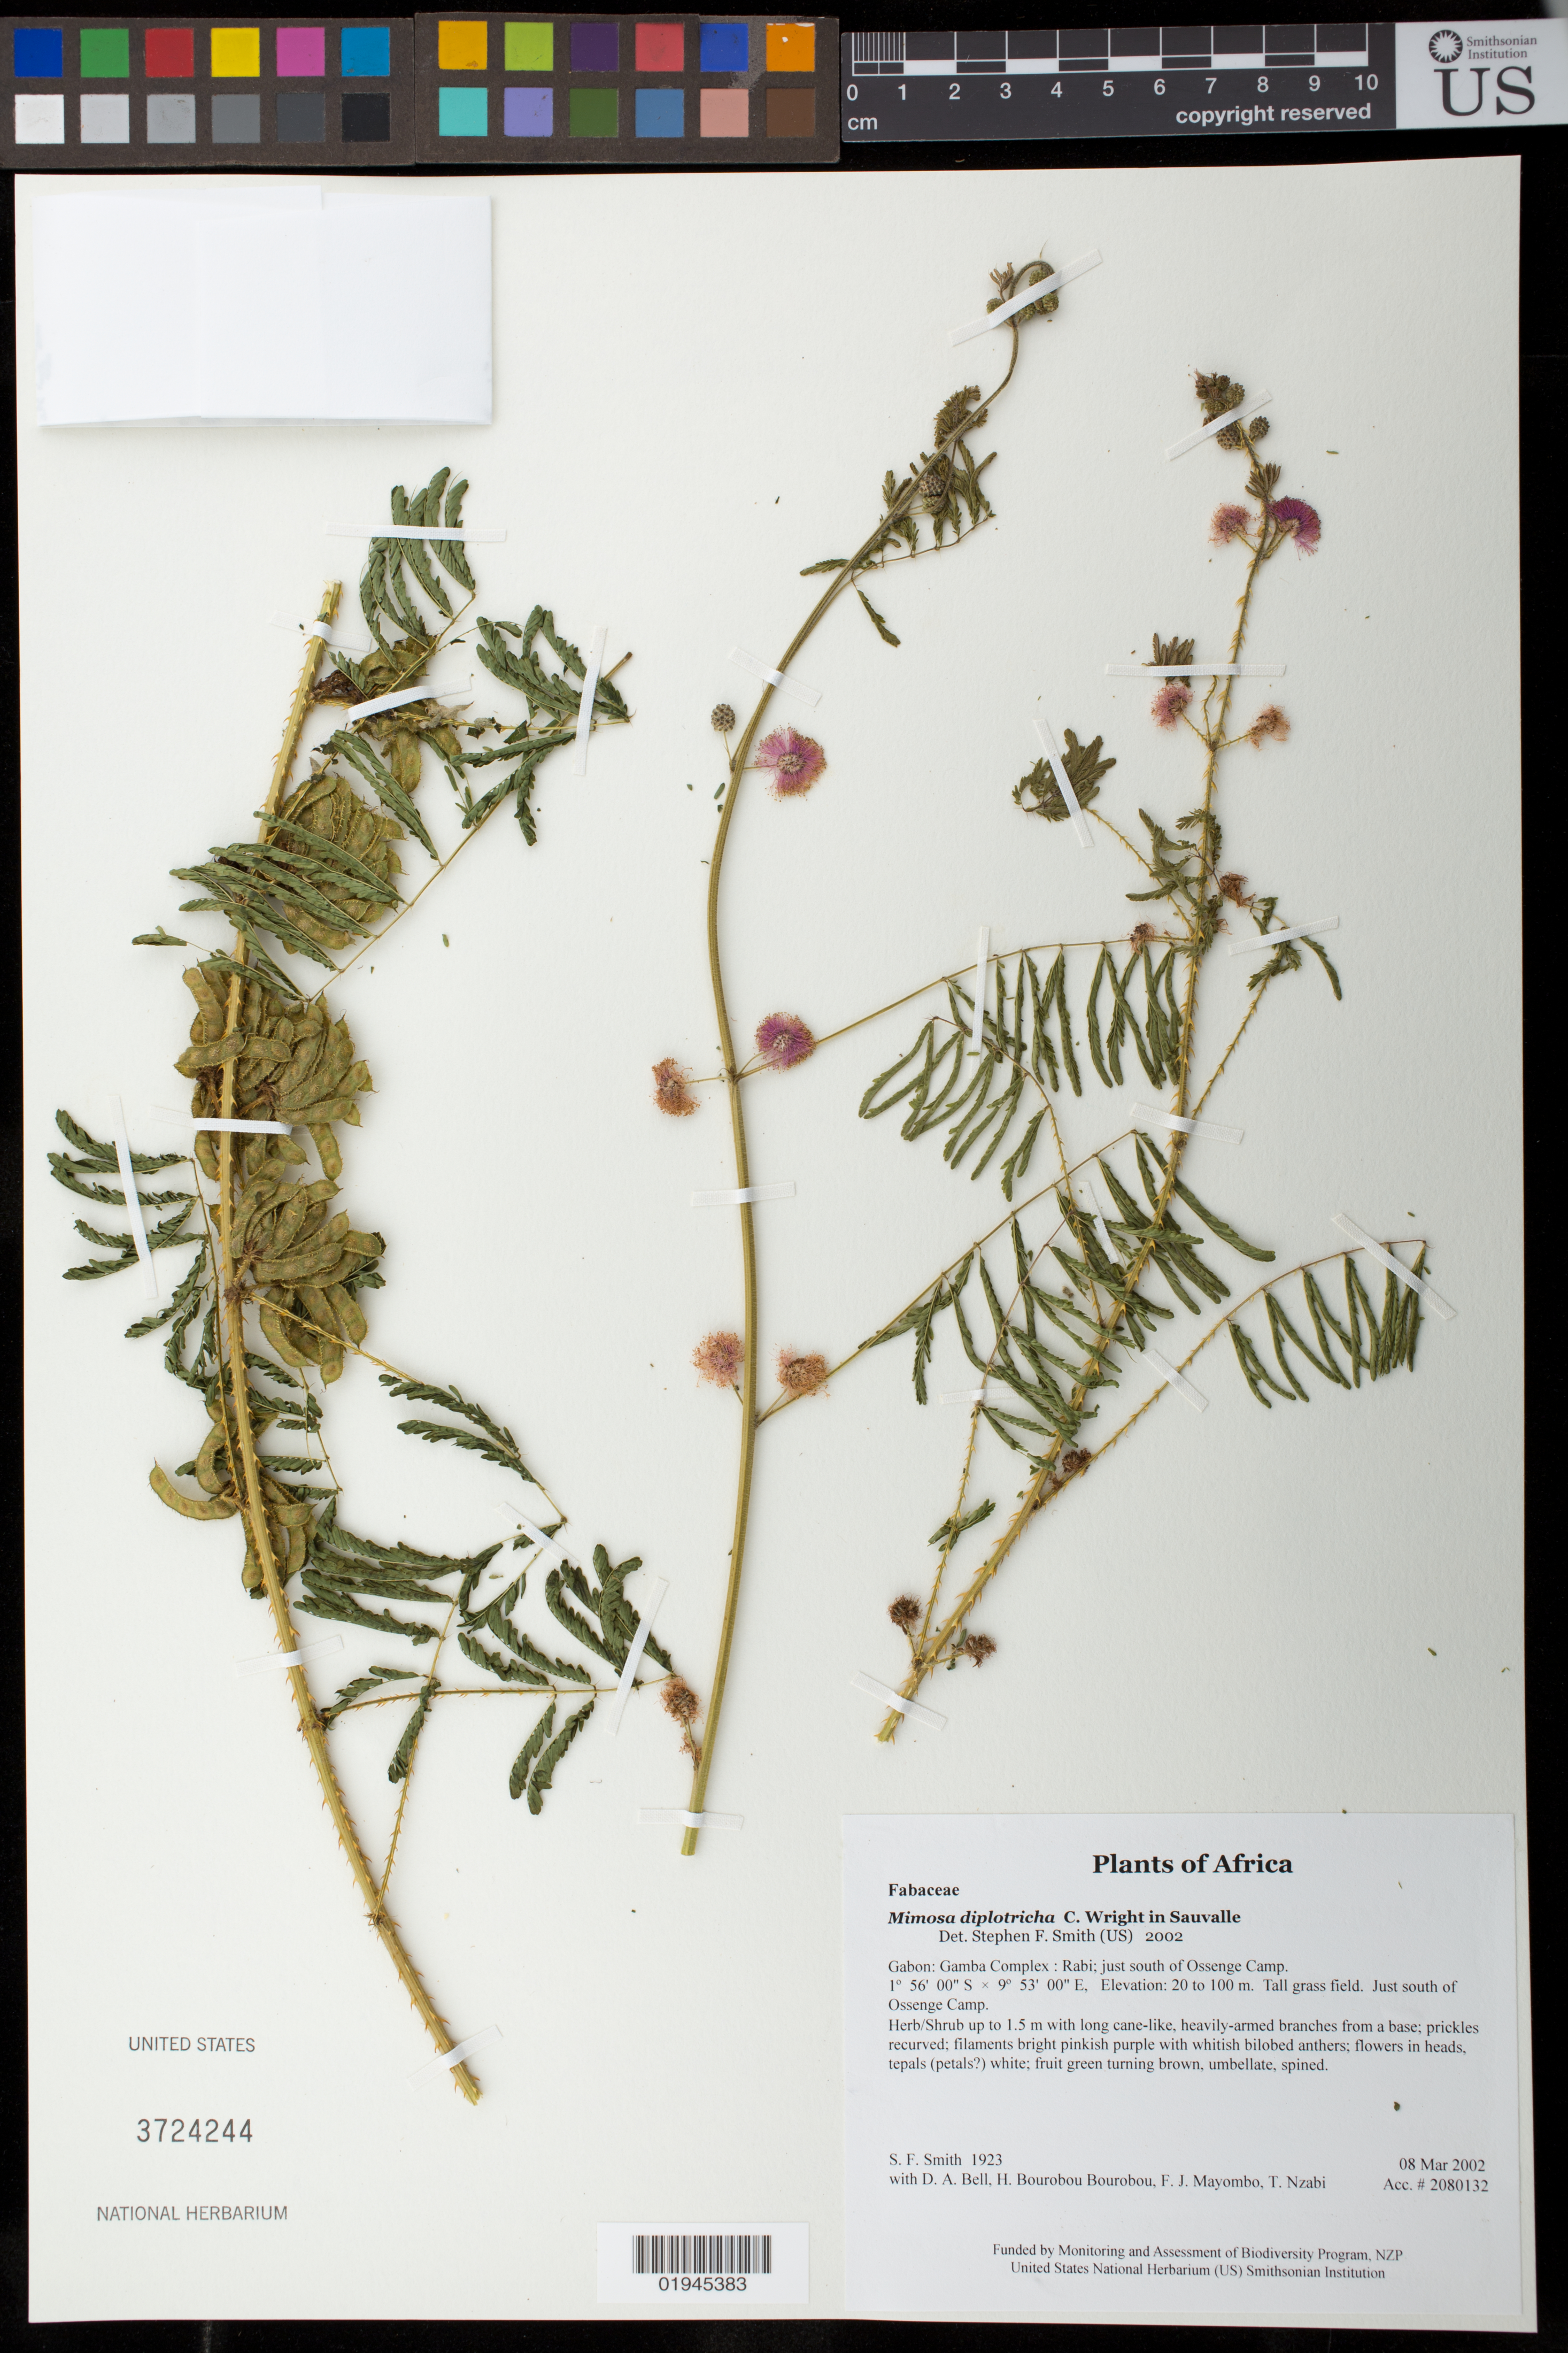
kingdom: Plantae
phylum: Tracheophyta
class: Magnoliopsida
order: Fabales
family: Fabaceae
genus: Mimosa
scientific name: Mimosa diplotricha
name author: C. Wright in Sauvalle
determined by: Smith, Stephen F., (US), NMNH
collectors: S.F. Smith, D. A. Bell, H. Bourobou Bourobou & F. J. Mayombo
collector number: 1923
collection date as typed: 08 Mar 2002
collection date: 2002-03-08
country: Gabon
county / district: Gamba Complex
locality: Rabi; just south of Ossenge Camp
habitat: Tall grass field. Just south of Ossenge Camp.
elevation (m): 20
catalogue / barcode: US 3724244